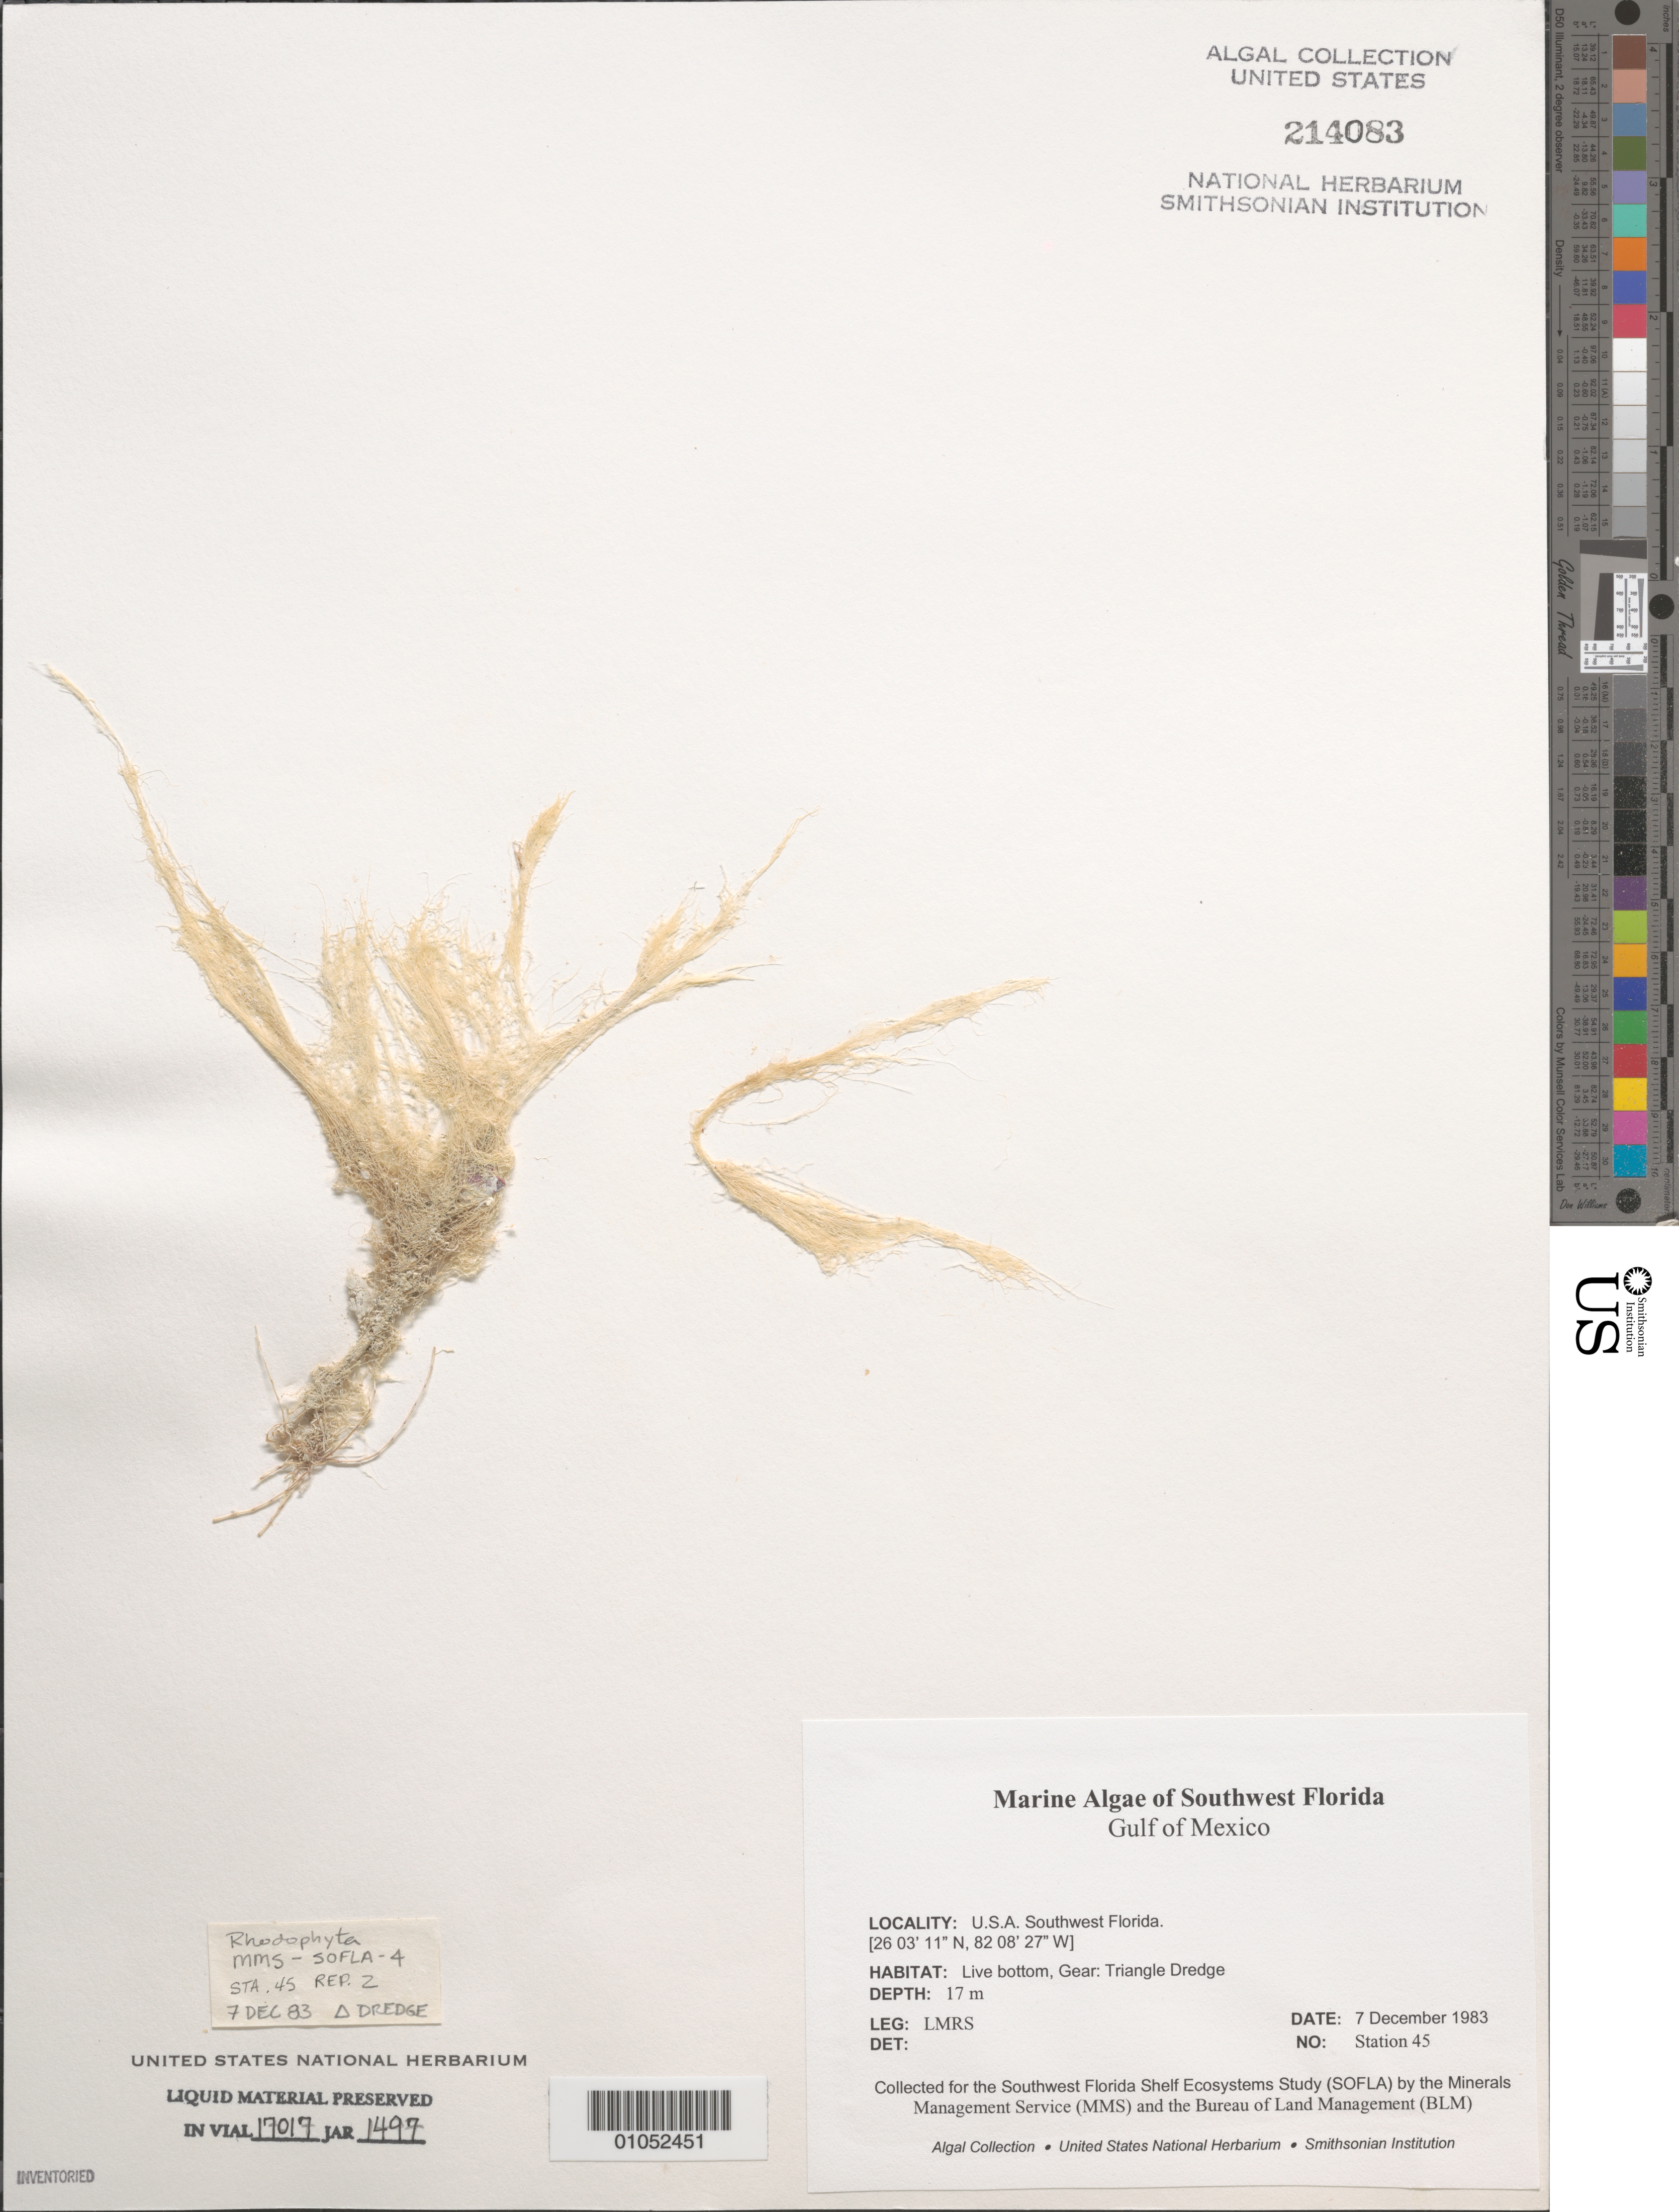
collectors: Continental Shelf Associates Inc.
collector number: Station 45 Repl 2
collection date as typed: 07 Dec 1983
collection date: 1983-12-07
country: United States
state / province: Florida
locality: Gulf of Mexico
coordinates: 26 03'11"N, 82 08'27"W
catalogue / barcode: US 214083